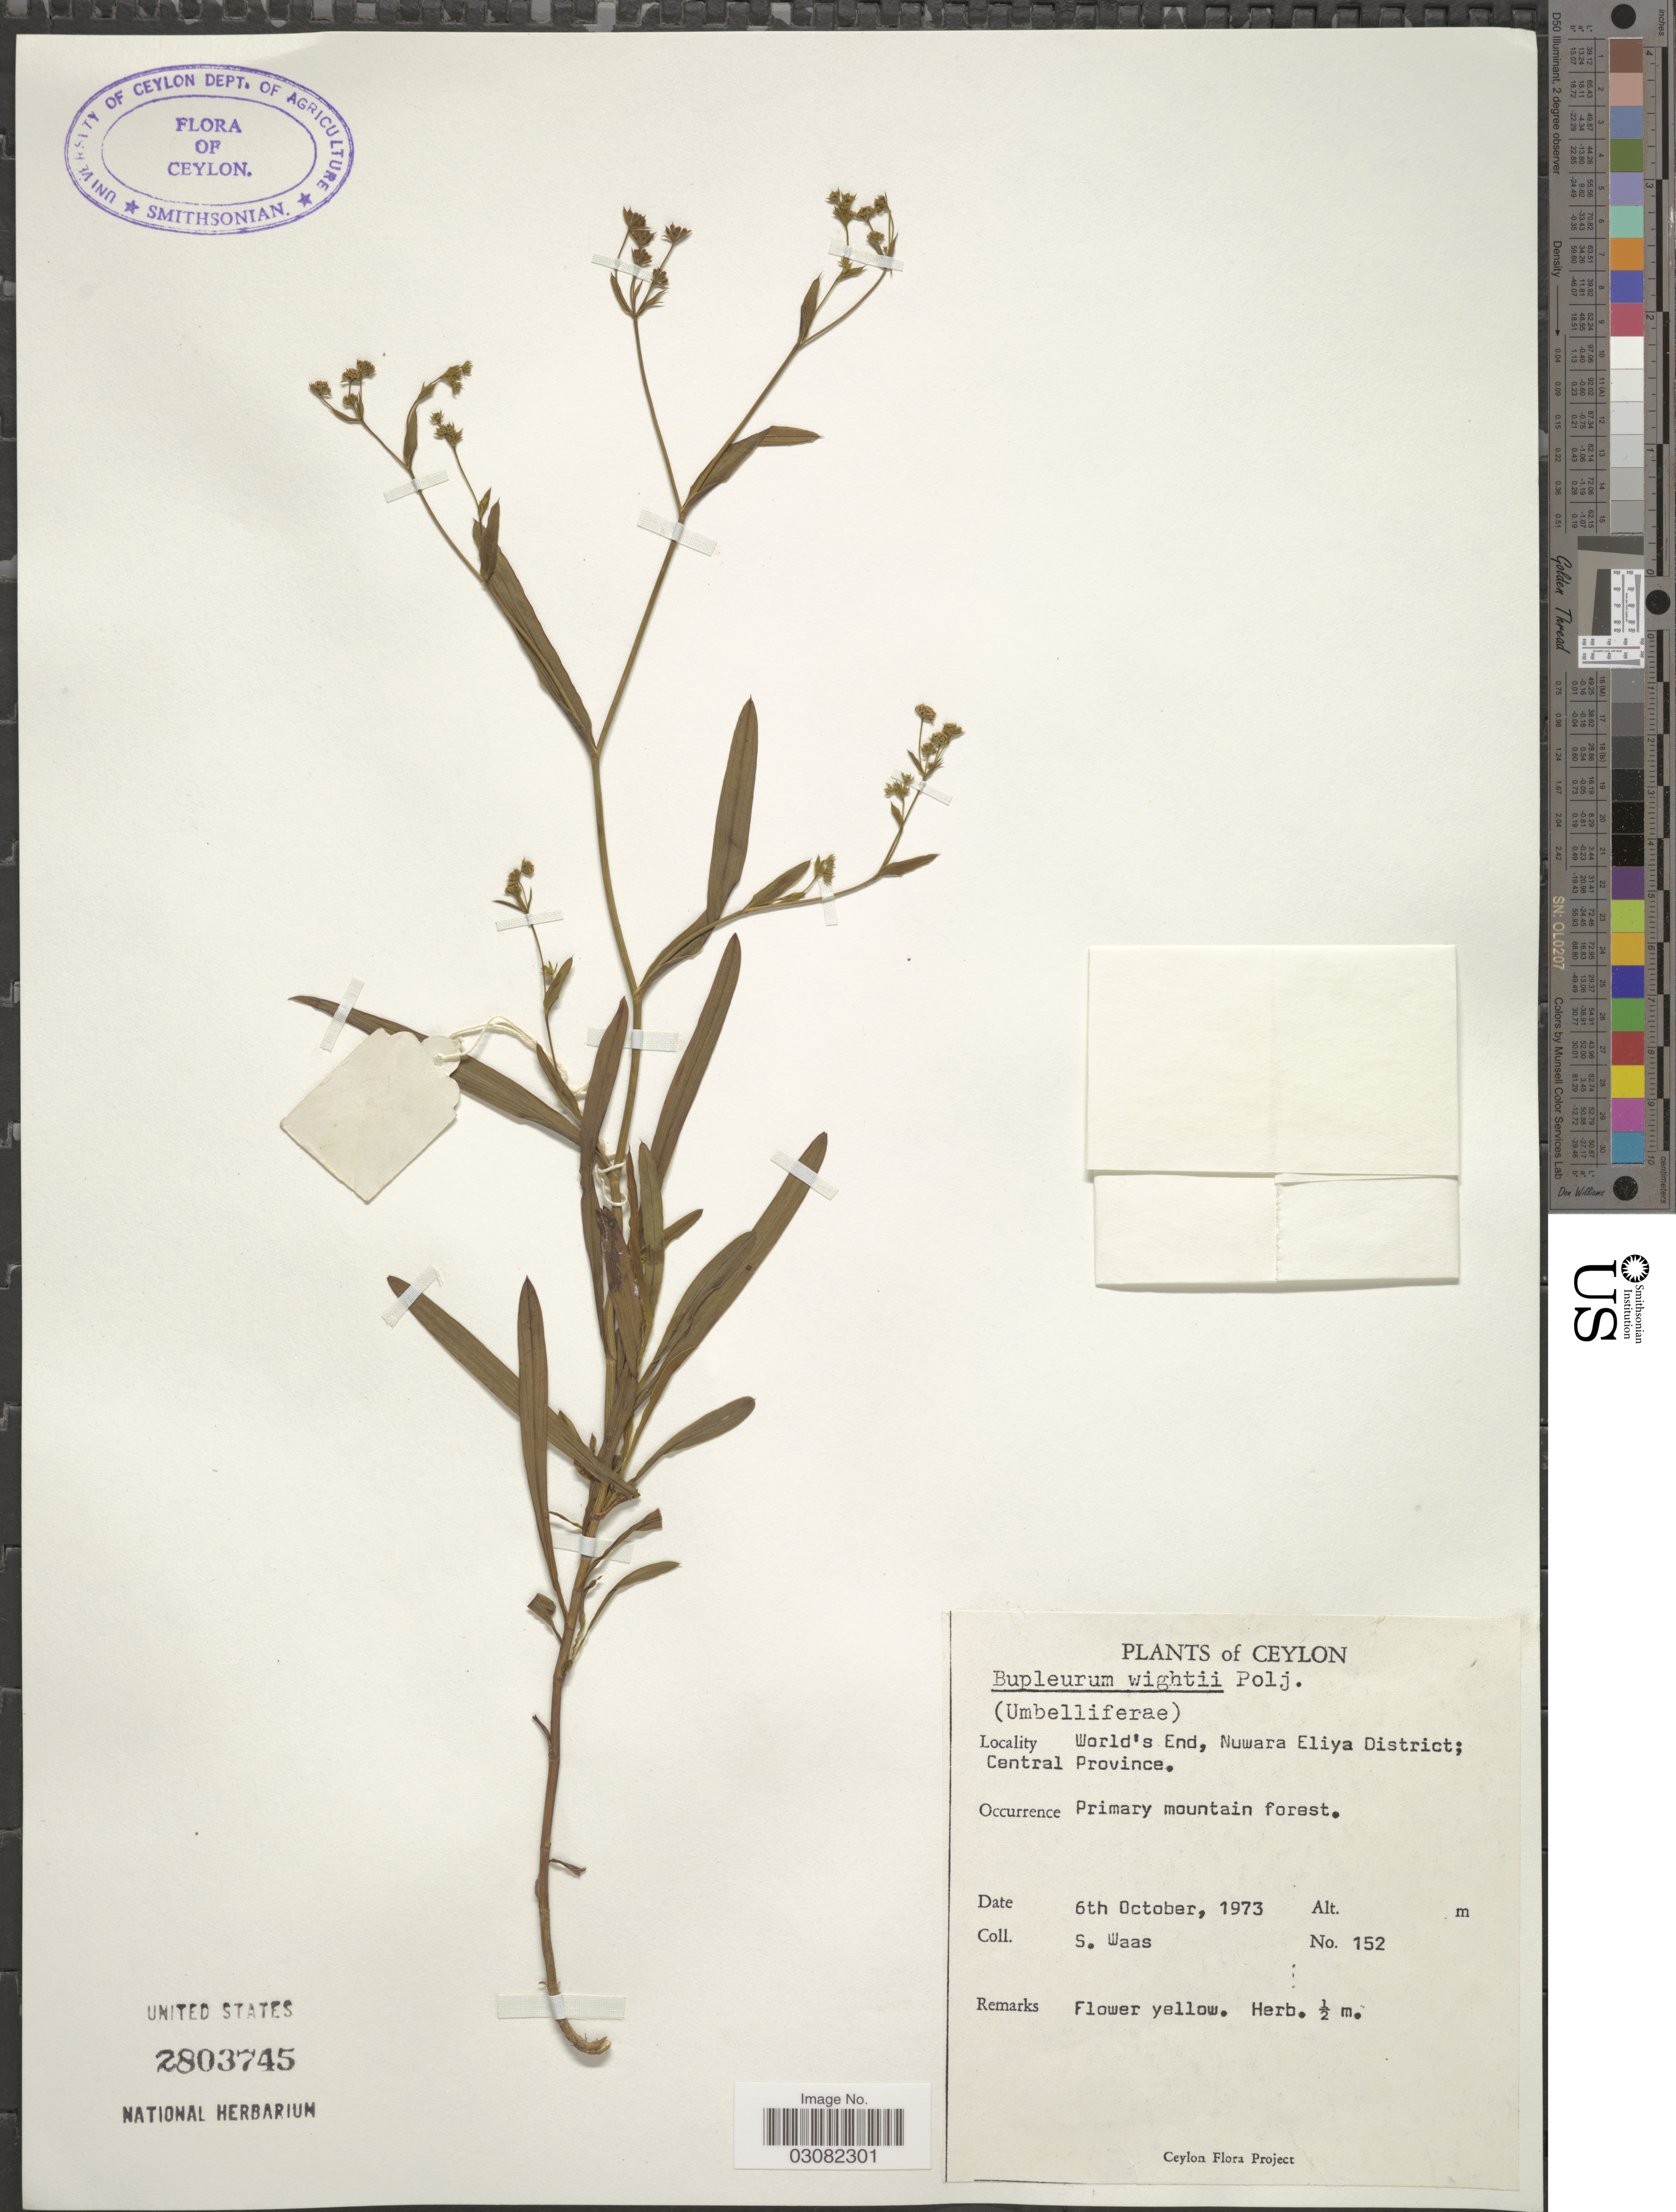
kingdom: Plantae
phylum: Tracheophyta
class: Magnoliopsida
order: Apiales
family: Apiaceae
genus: Bupleurum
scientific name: Bupleurum wightii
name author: Koso-Pol.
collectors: S. Waas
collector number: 152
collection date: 1973-10-06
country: Sri Lanka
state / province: Central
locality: Ceylon. World's End, Nuwara Eliya District.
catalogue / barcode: US 2803745